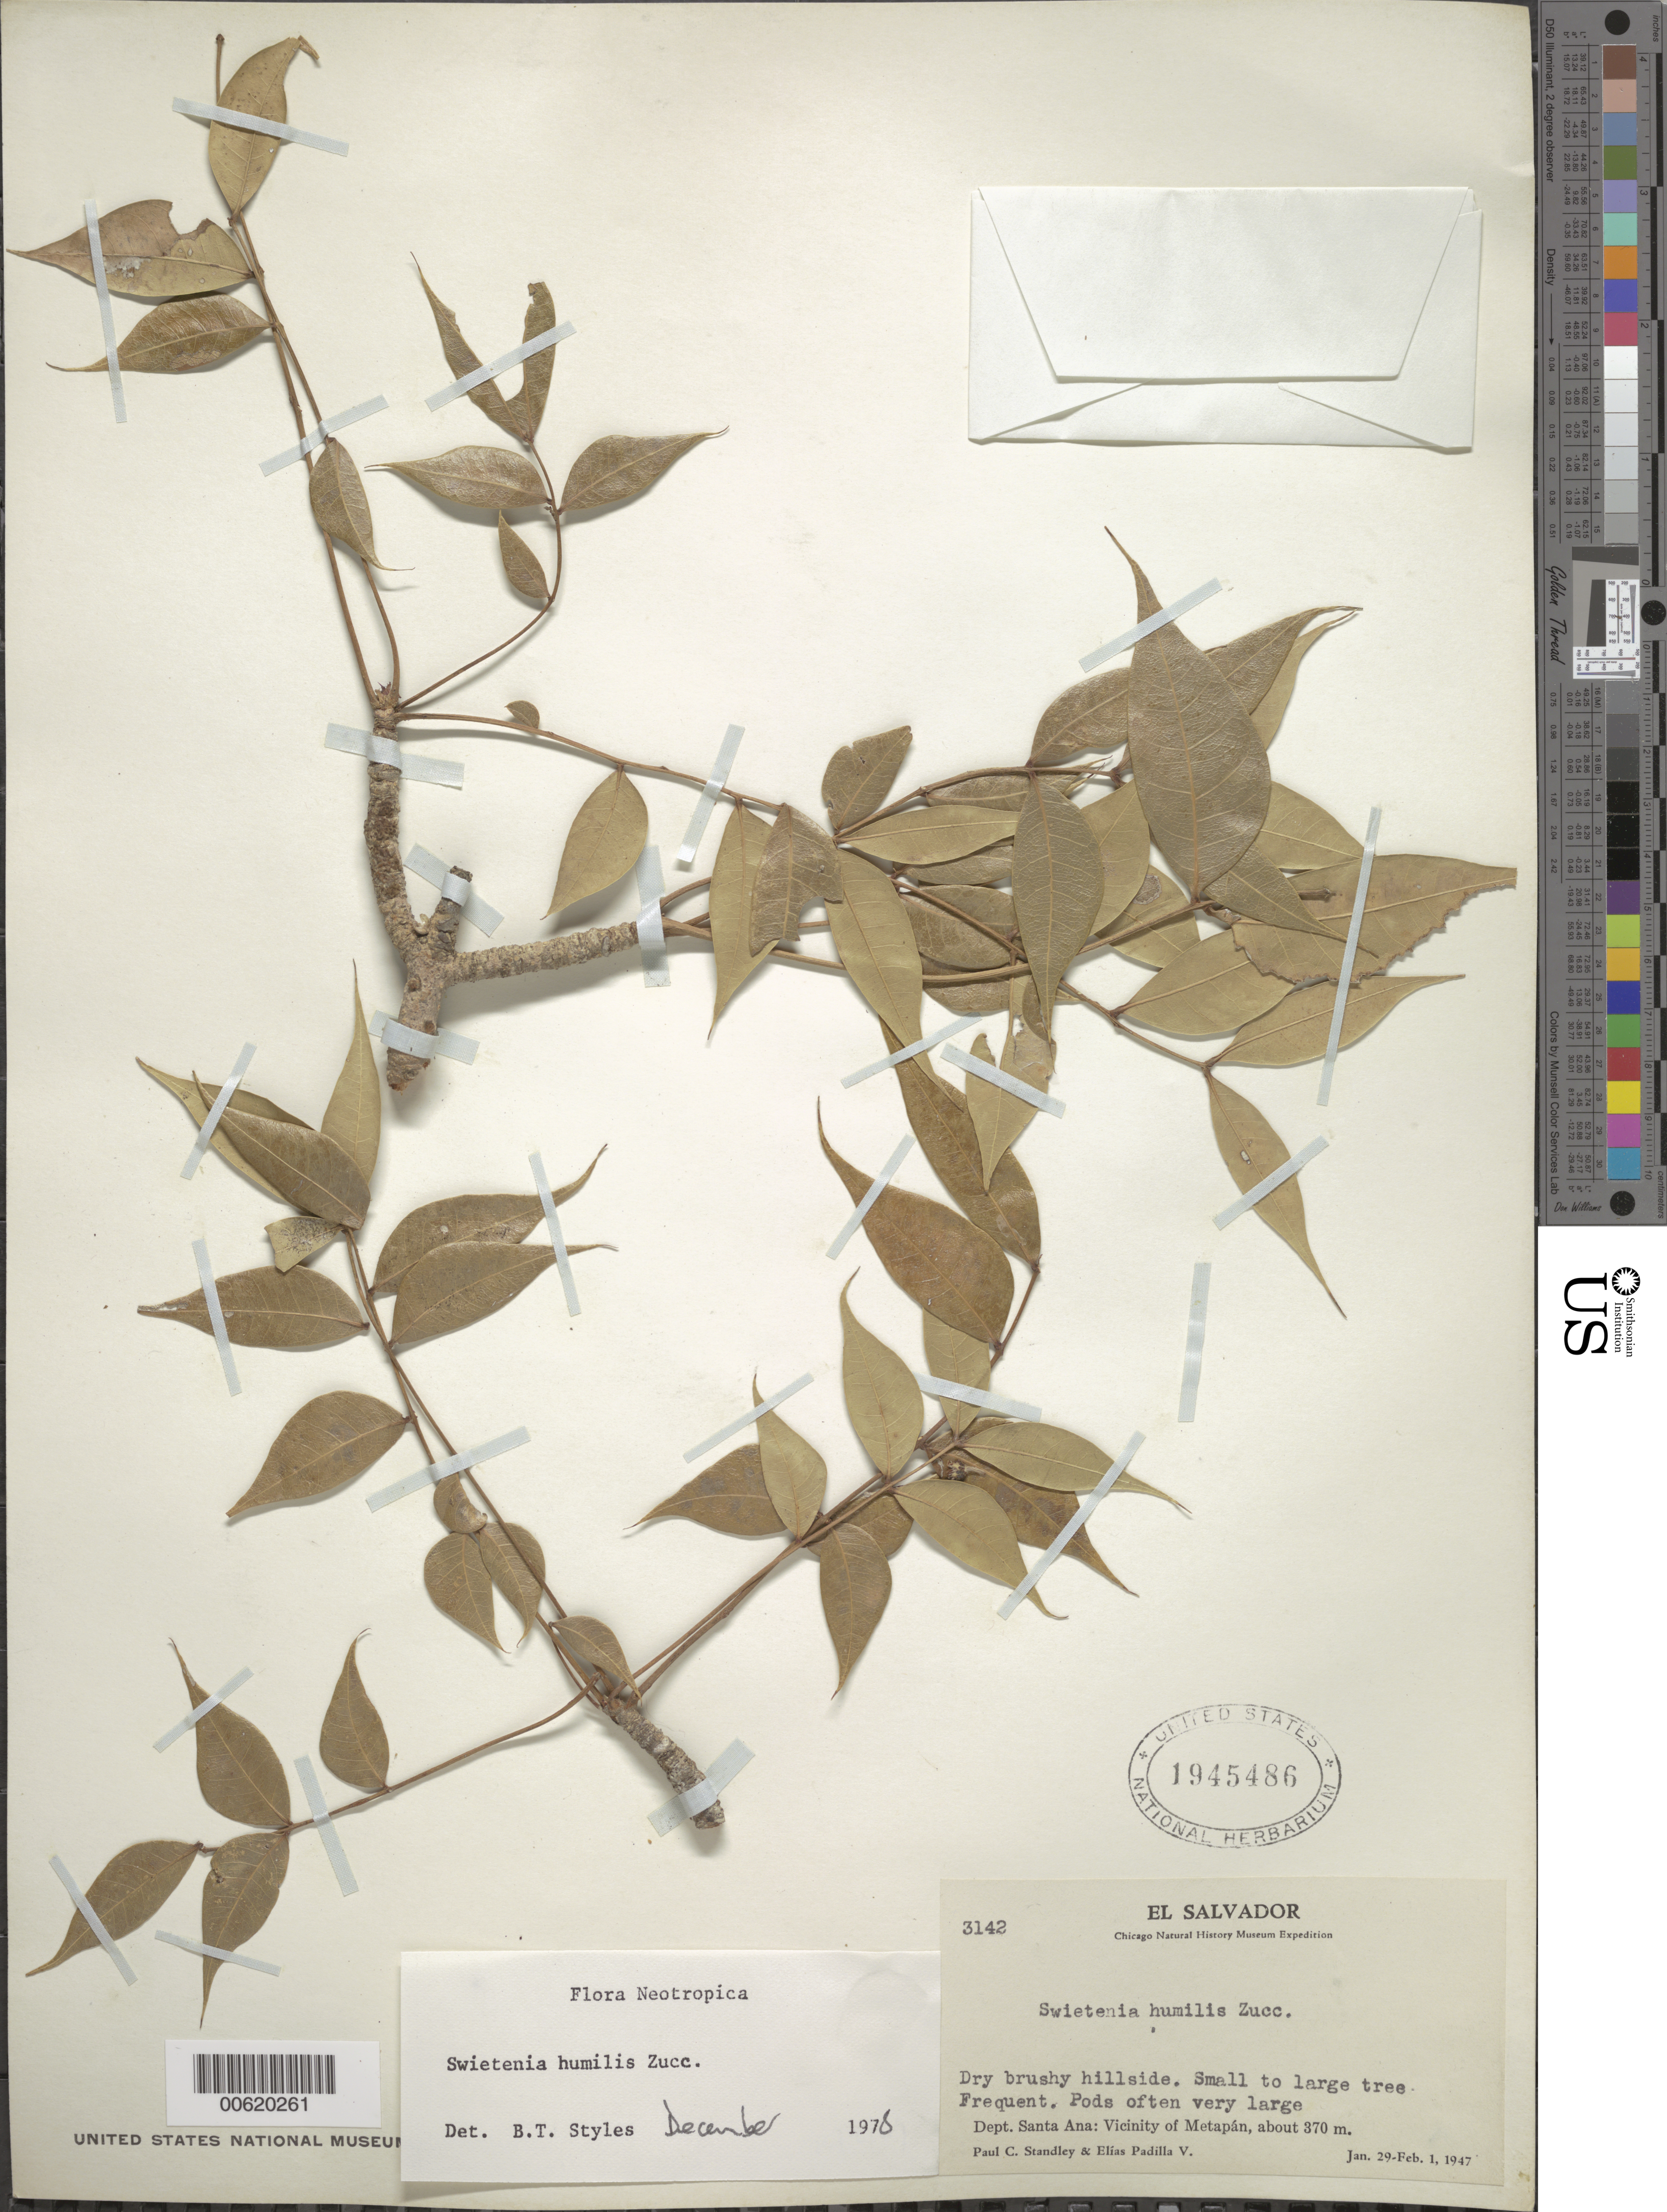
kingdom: Plantae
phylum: Tracheophyta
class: Magnoliopsida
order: Sapindales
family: Meliaceae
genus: Swietenia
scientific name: Swietenia humilis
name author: Zucc.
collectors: P. C. Standley & E. Padilla V.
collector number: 3142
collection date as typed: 29 Jan 1947 to 01 Feb 1947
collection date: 1947-01-29/1947-02-01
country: El Salvador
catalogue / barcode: US 1945486